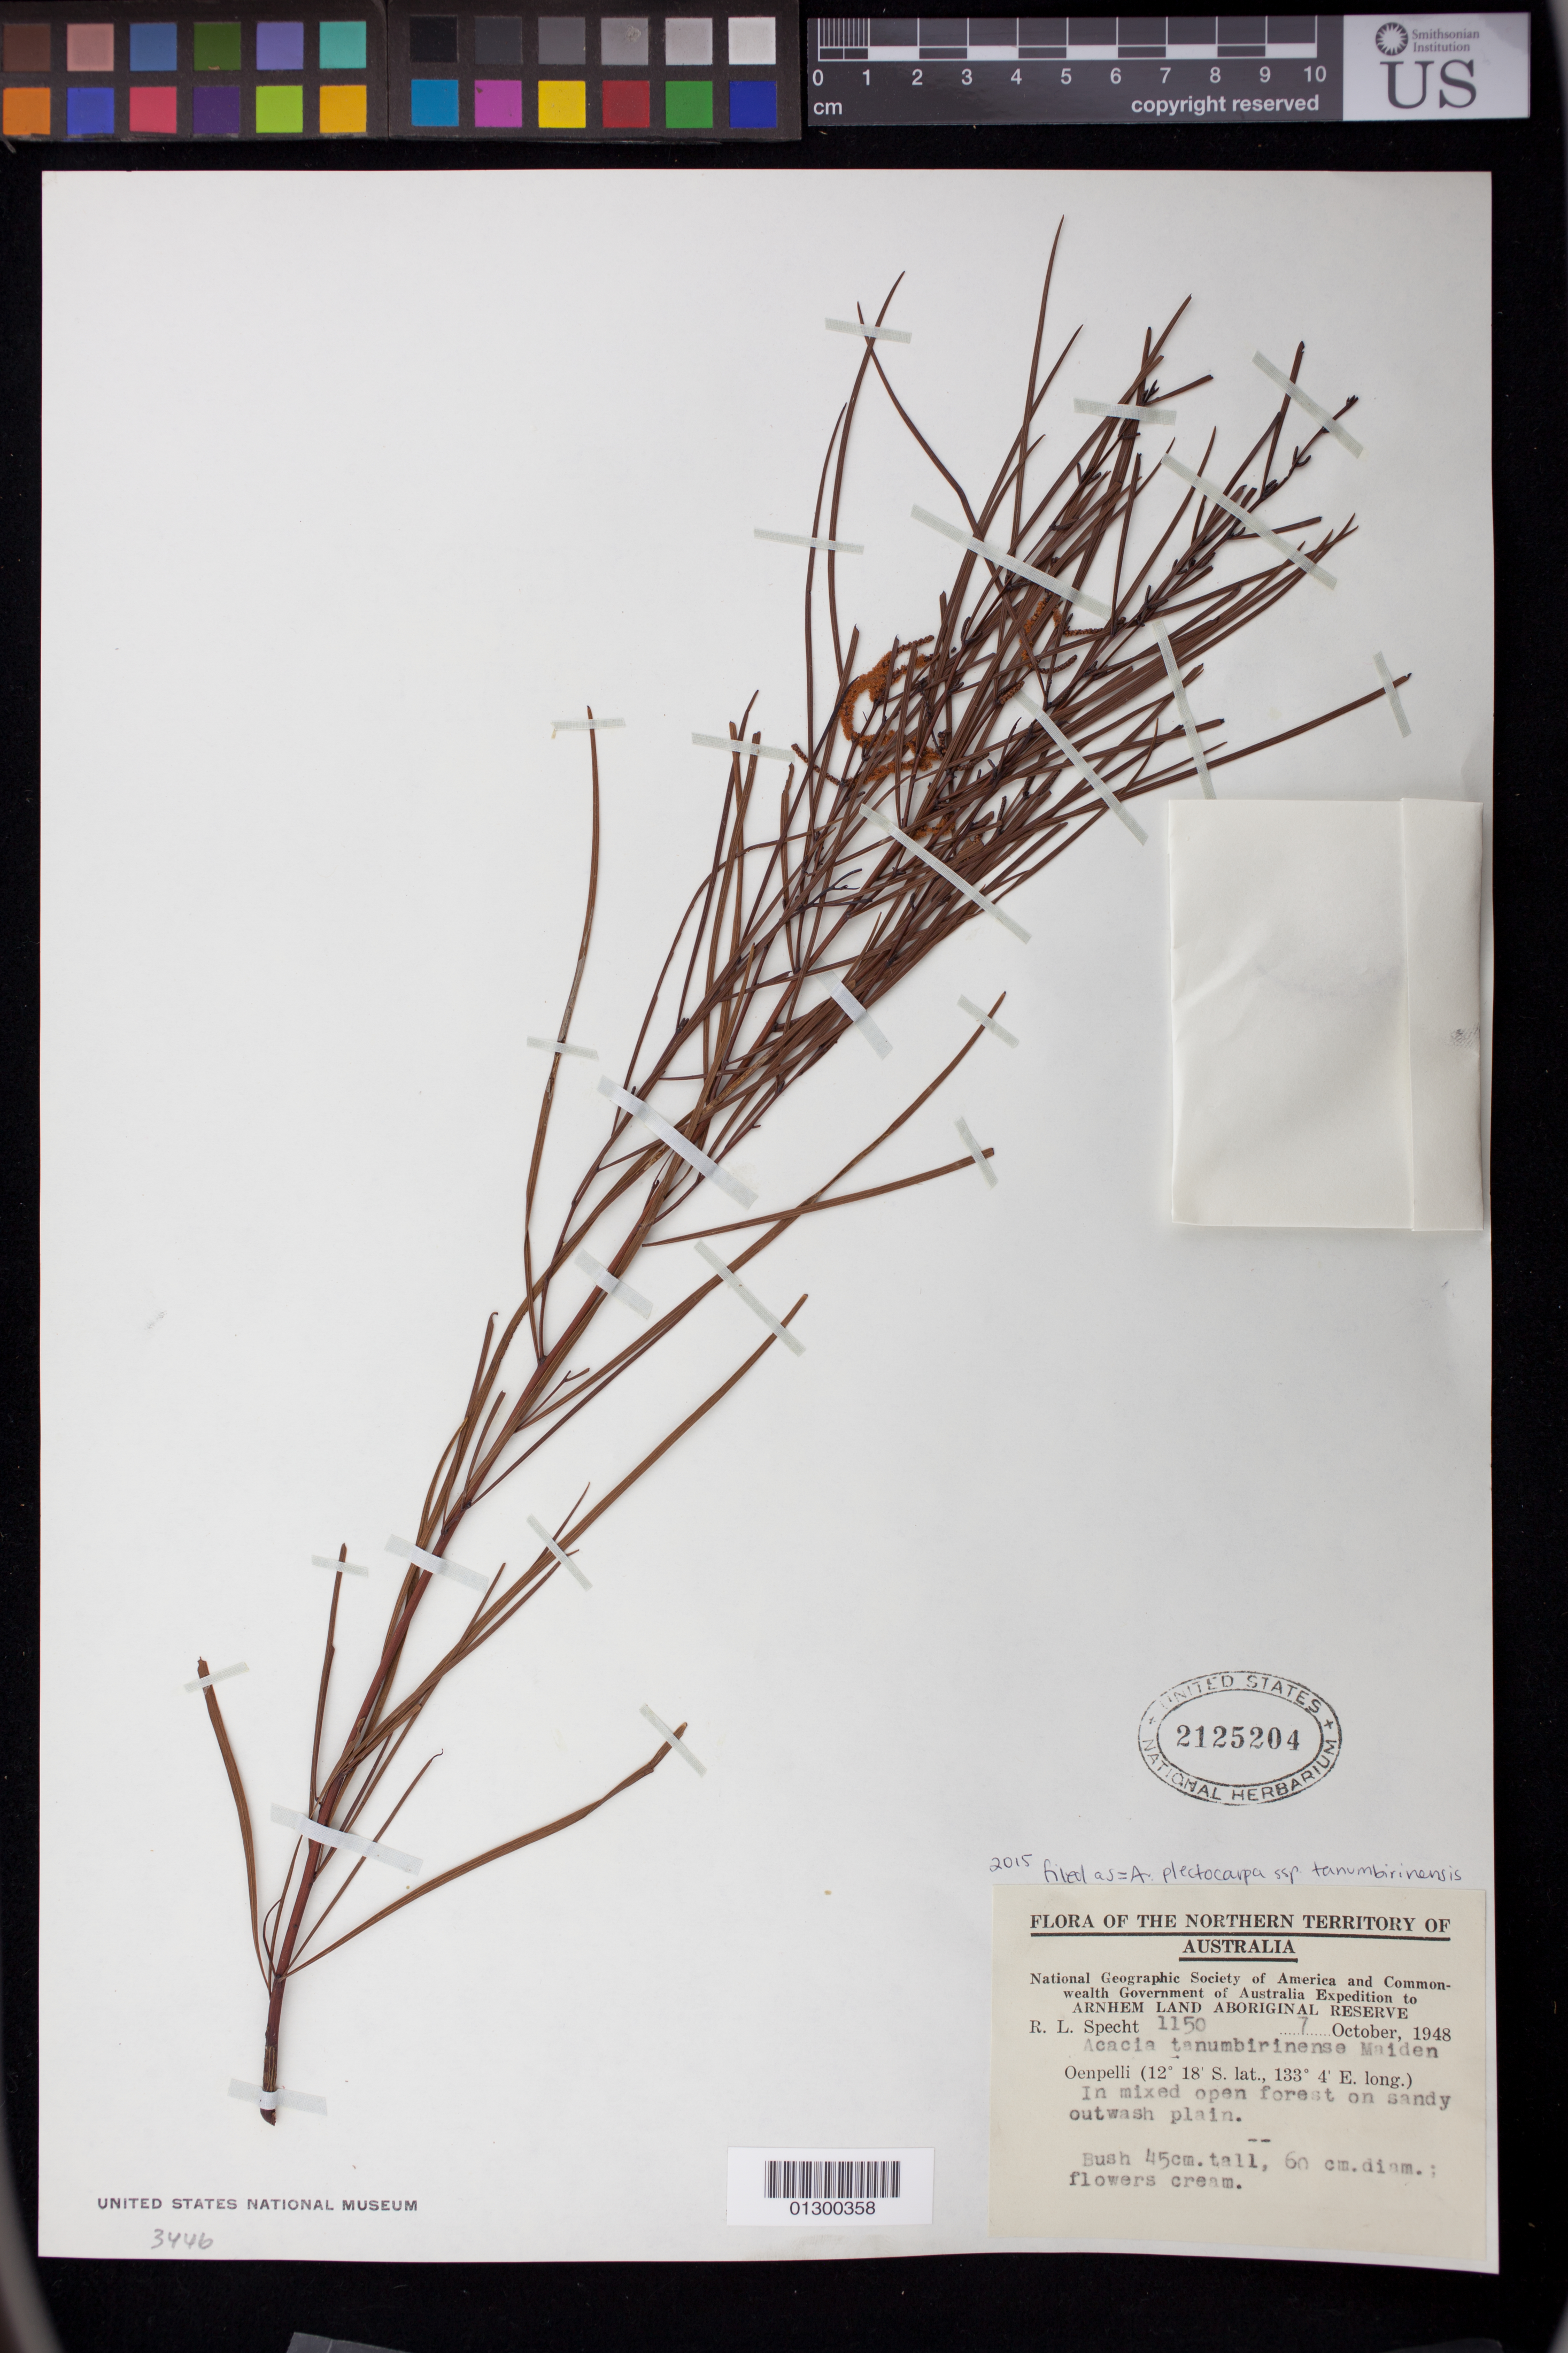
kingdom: Plantae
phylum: Tracheophyta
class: Magnoliopsida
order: Fabales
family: Fabaceae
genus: Acacia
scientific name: Acacia plectocarpa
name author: Benth.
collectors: R. L. Specht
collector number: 1150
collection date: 1948-10-07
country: Australia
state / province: Northern Territory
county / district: West Arnhem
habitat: In mixed open forest on sandy outwash plain.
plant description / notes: Bush 45 cm. tall, 60 cm. diam.; flowers cream.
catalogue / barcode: US 2125204